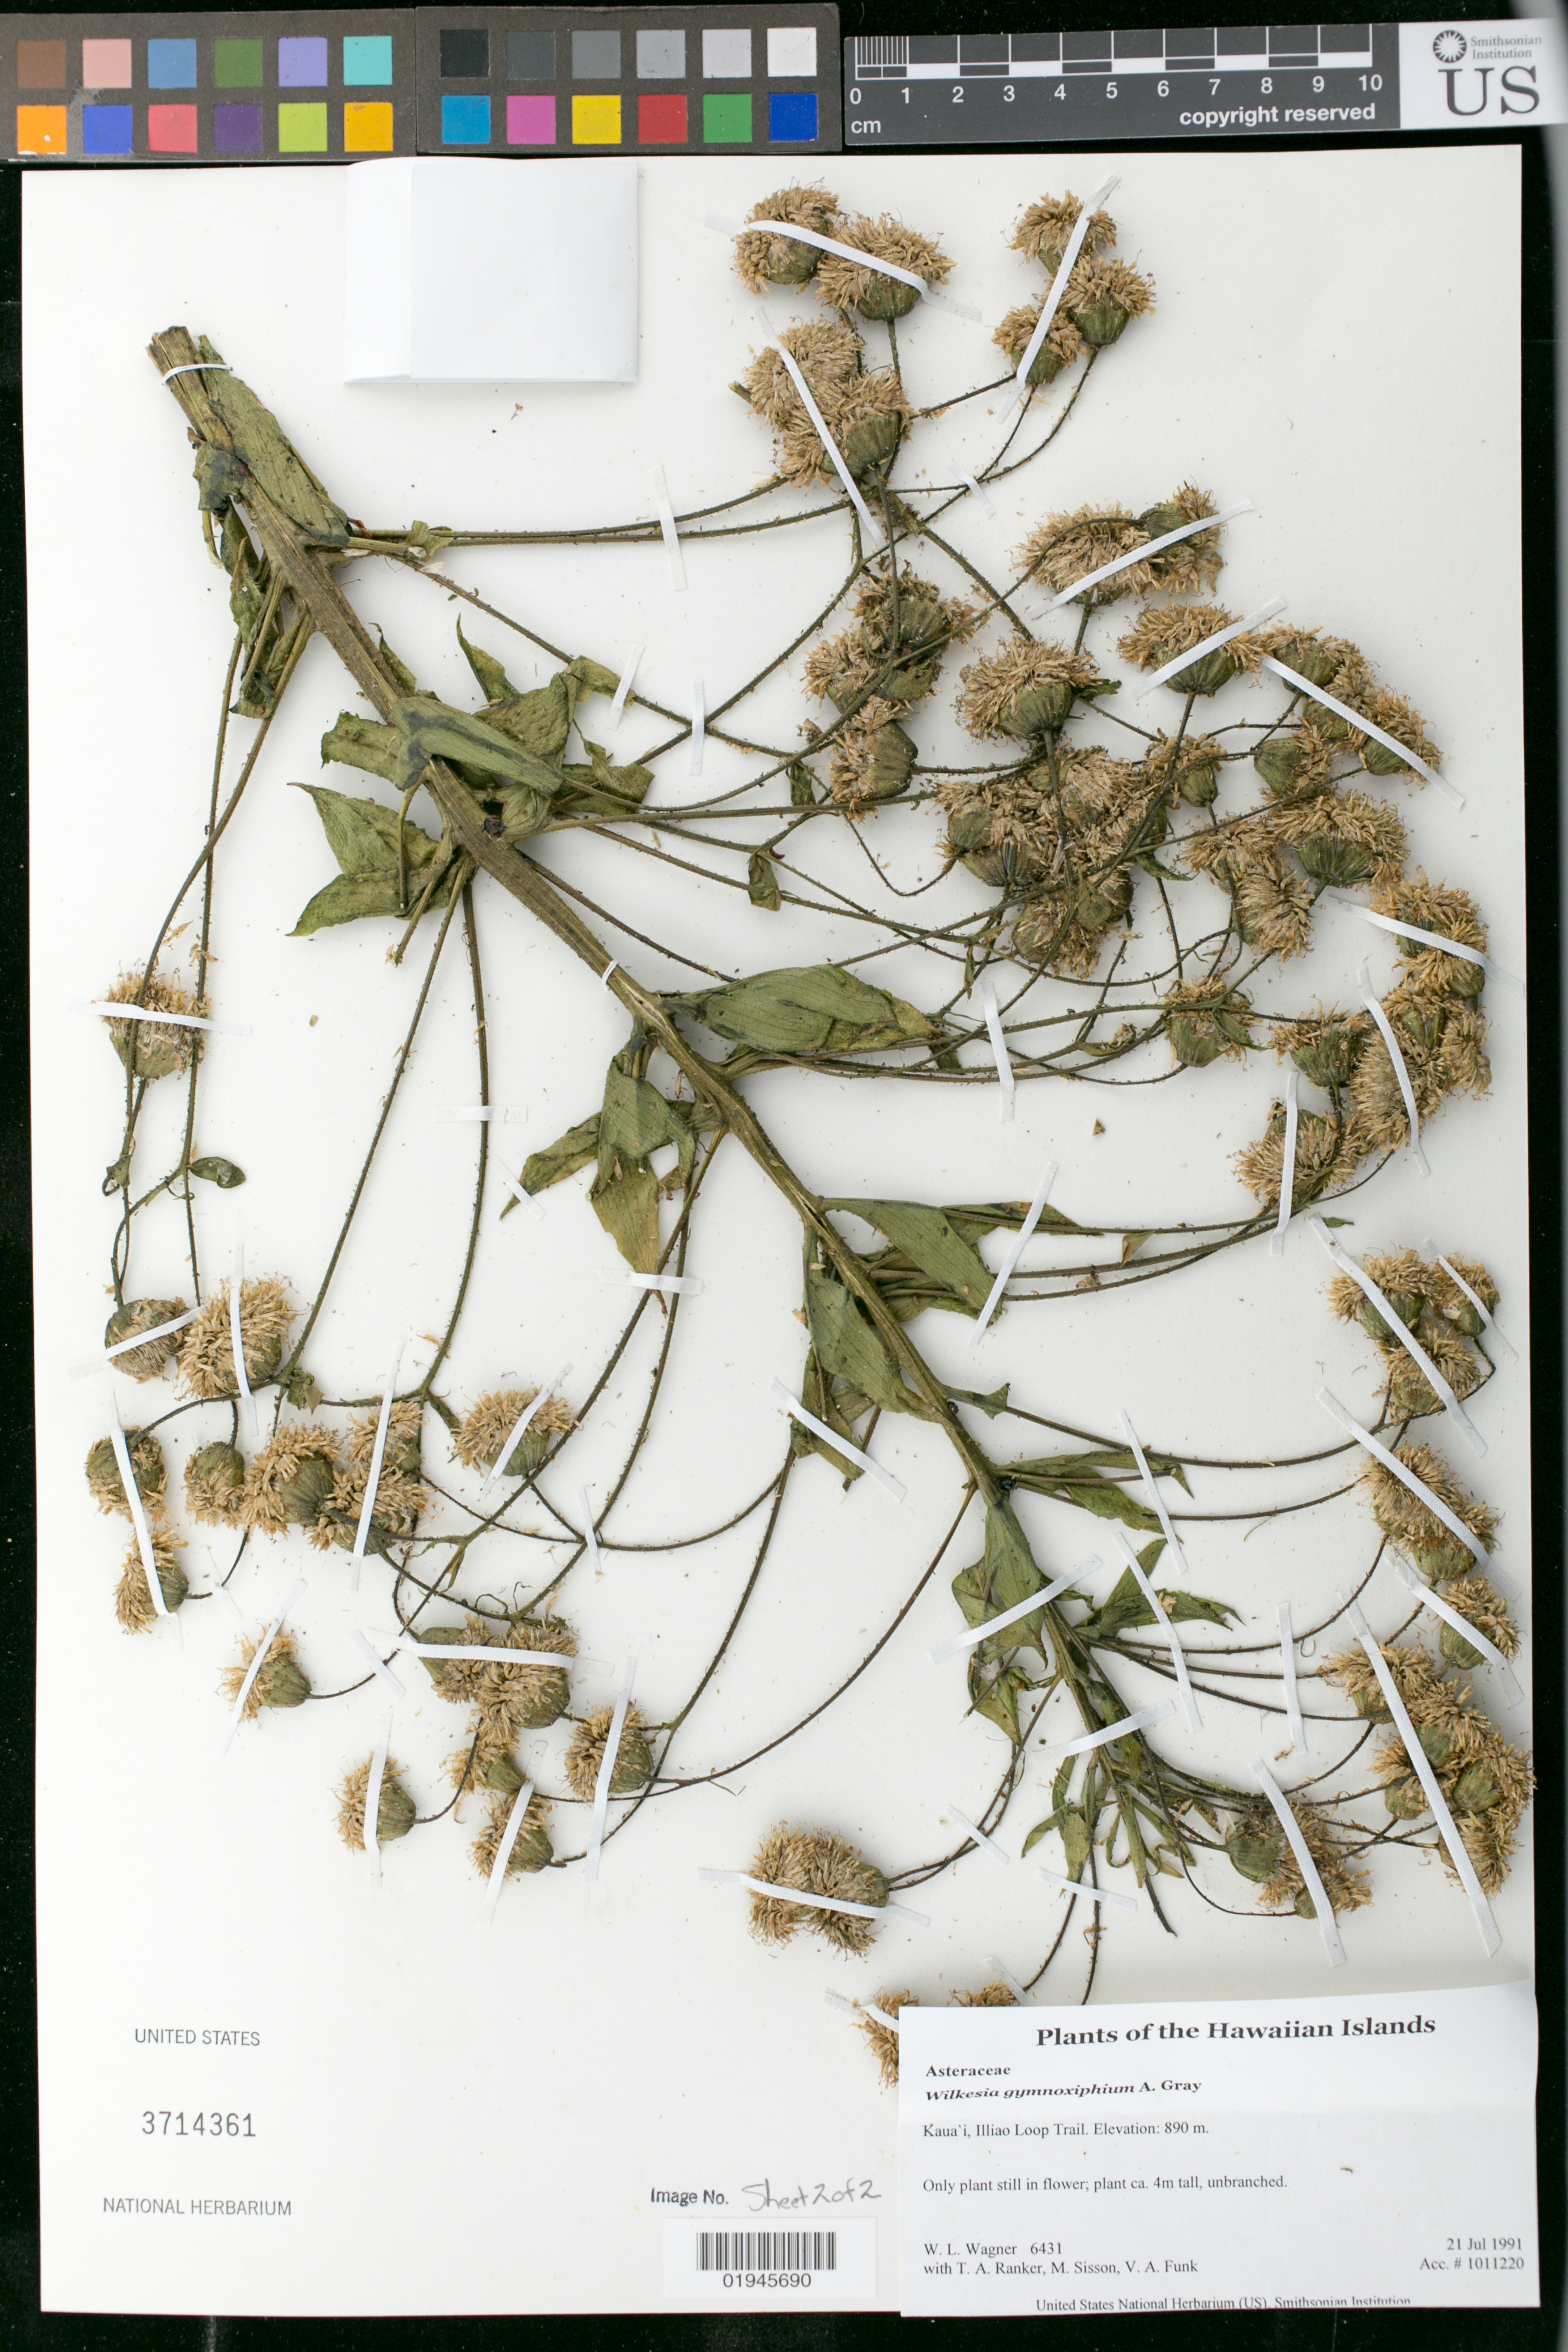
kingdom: Plantae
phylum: Tracheophyta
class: Magnoliopsida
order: Asterales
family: Asteraceae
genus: Wilkesia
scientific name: Wilkesia gymnoxiphium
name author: A. Gray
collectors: W. L. Wagner, T. A. Ranker, M. Sisson & V. Funk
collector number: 6431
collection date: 1991-07-21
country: United States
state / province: Hawaii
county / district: Kauai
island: Kaua'i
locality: Illiau Loop Trail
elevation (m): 890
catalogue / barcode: US 3714361